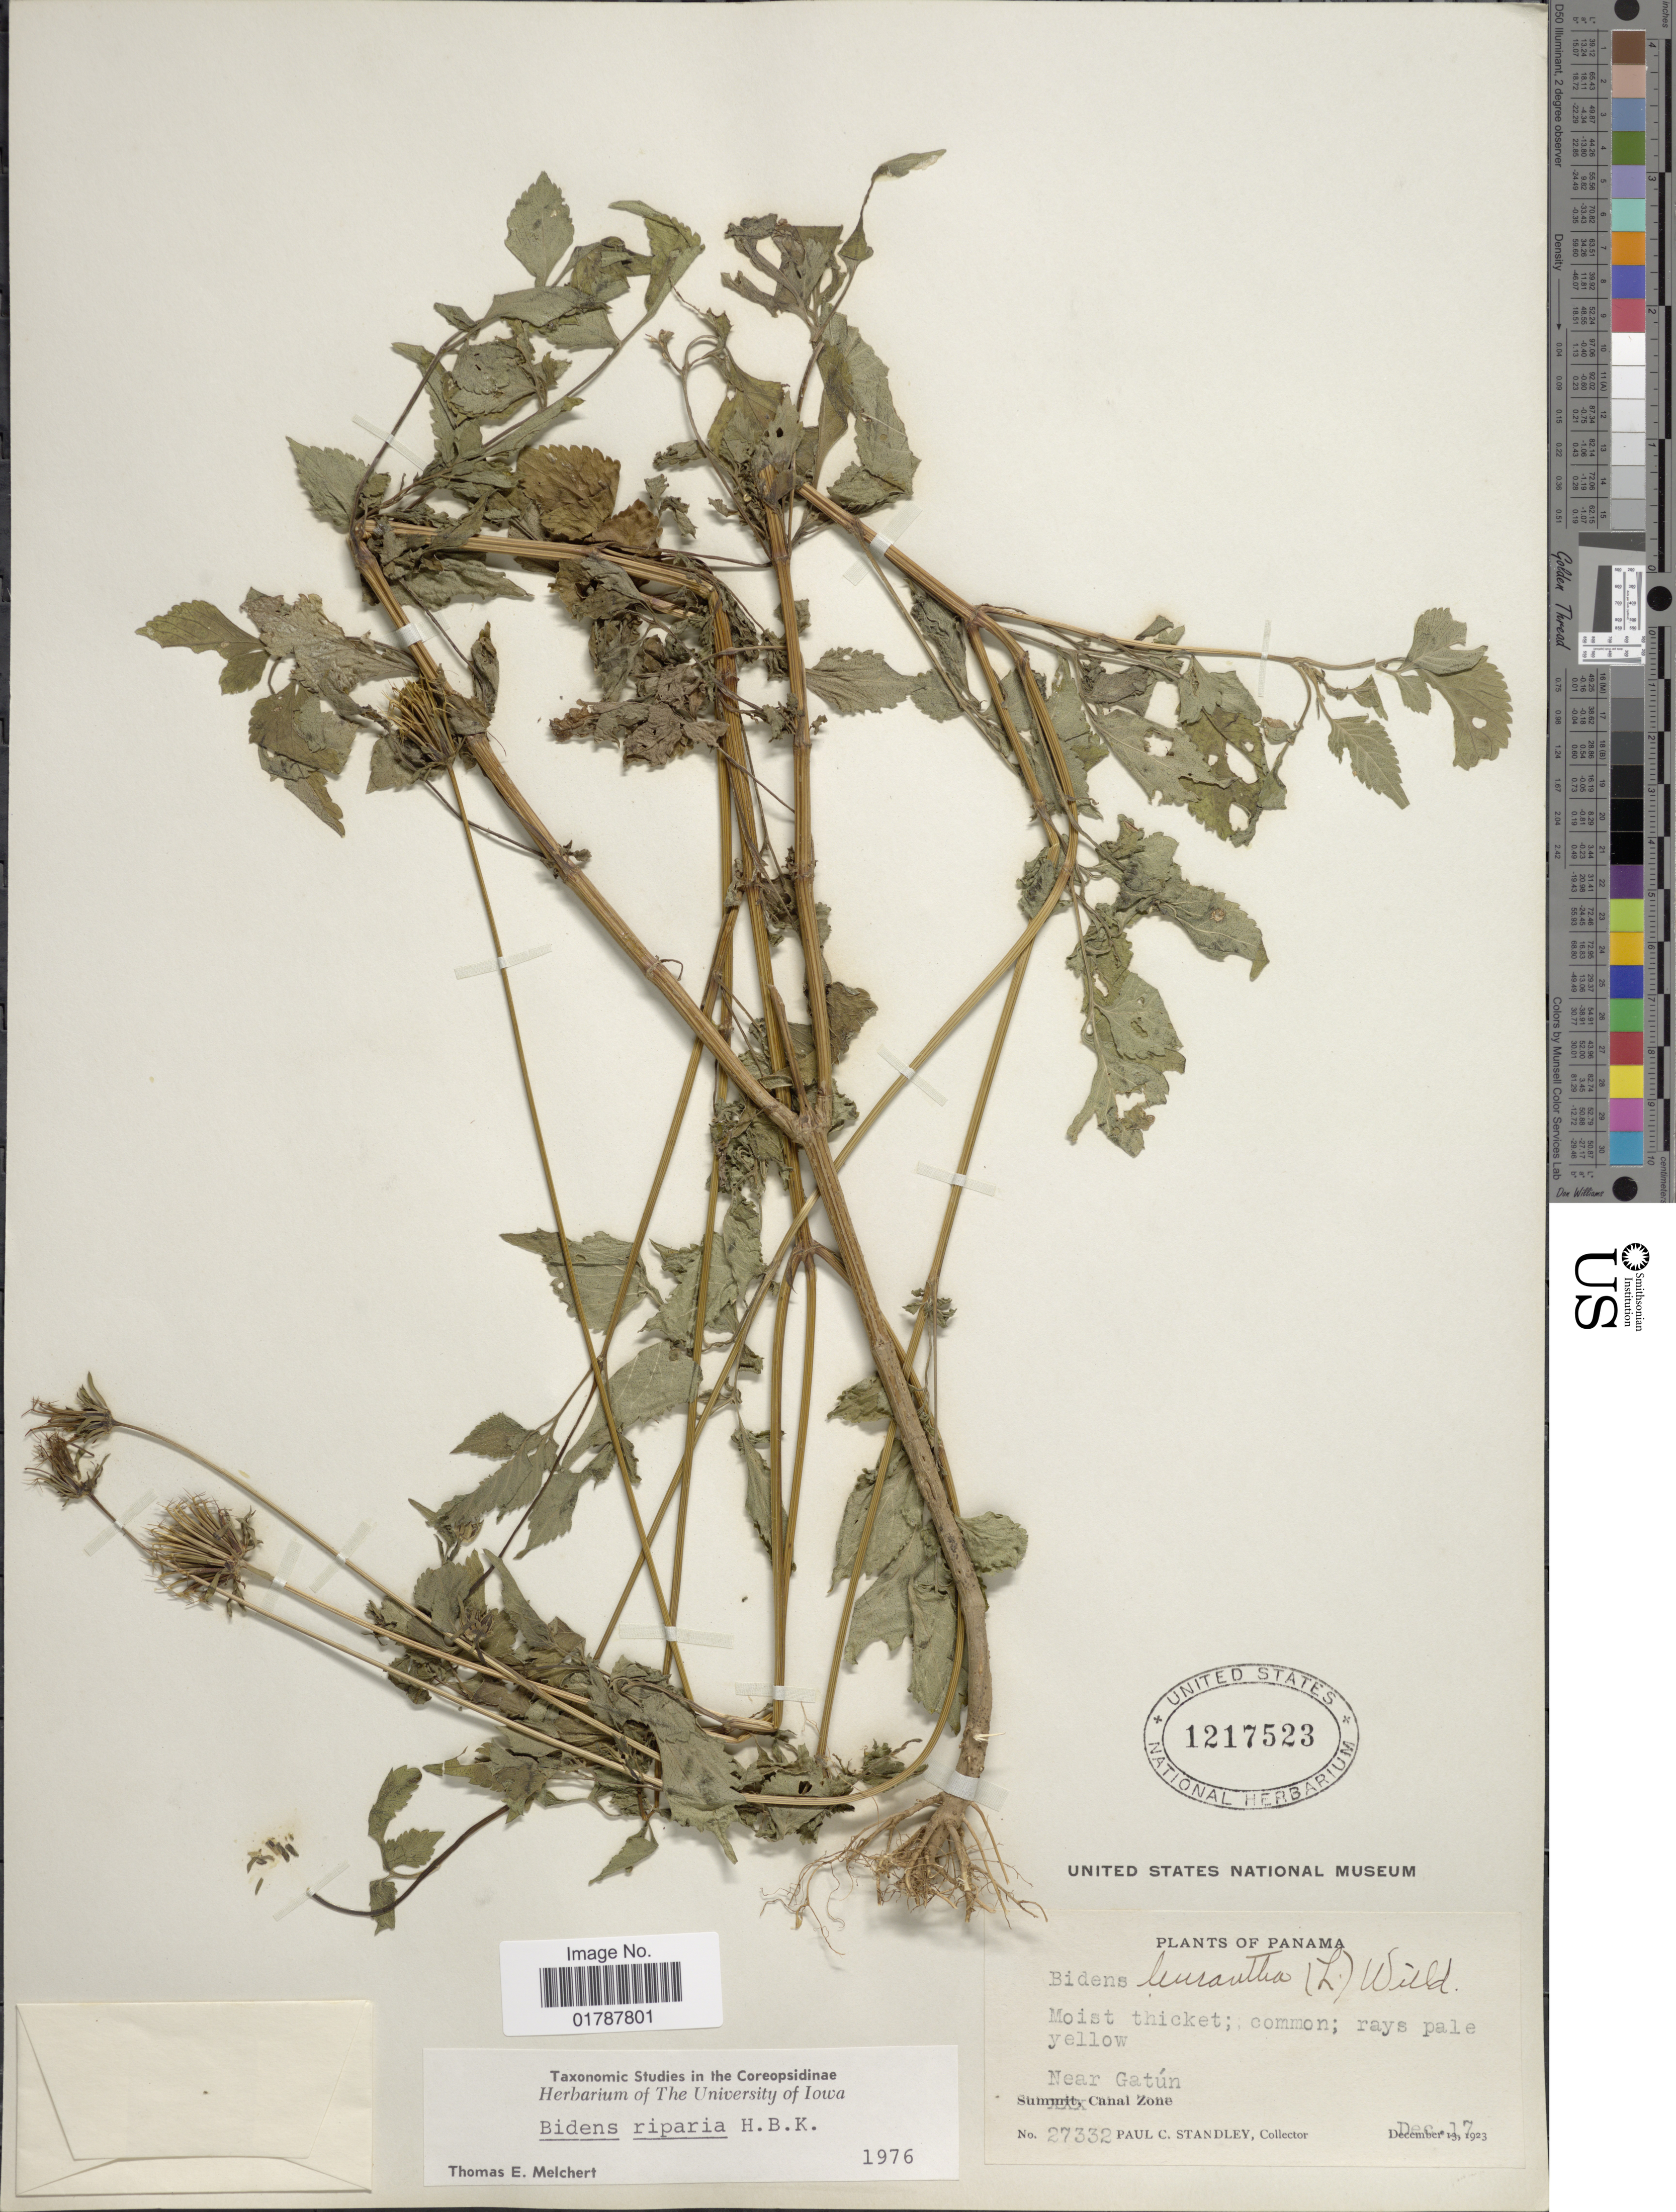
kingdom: Plantae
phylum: Tracheophyta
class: Magnoliopsida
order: Asterales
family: Asteraceae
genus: Bidens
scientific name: Bidens riparia var. refracta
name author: (Brandegee) O.E. Schulz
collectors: P. C. Standley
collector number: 27332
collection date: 1923-12-17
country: Panama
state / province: Colón / Panamá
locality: Near Gatun, Canal Zone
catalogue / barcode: US 1217523